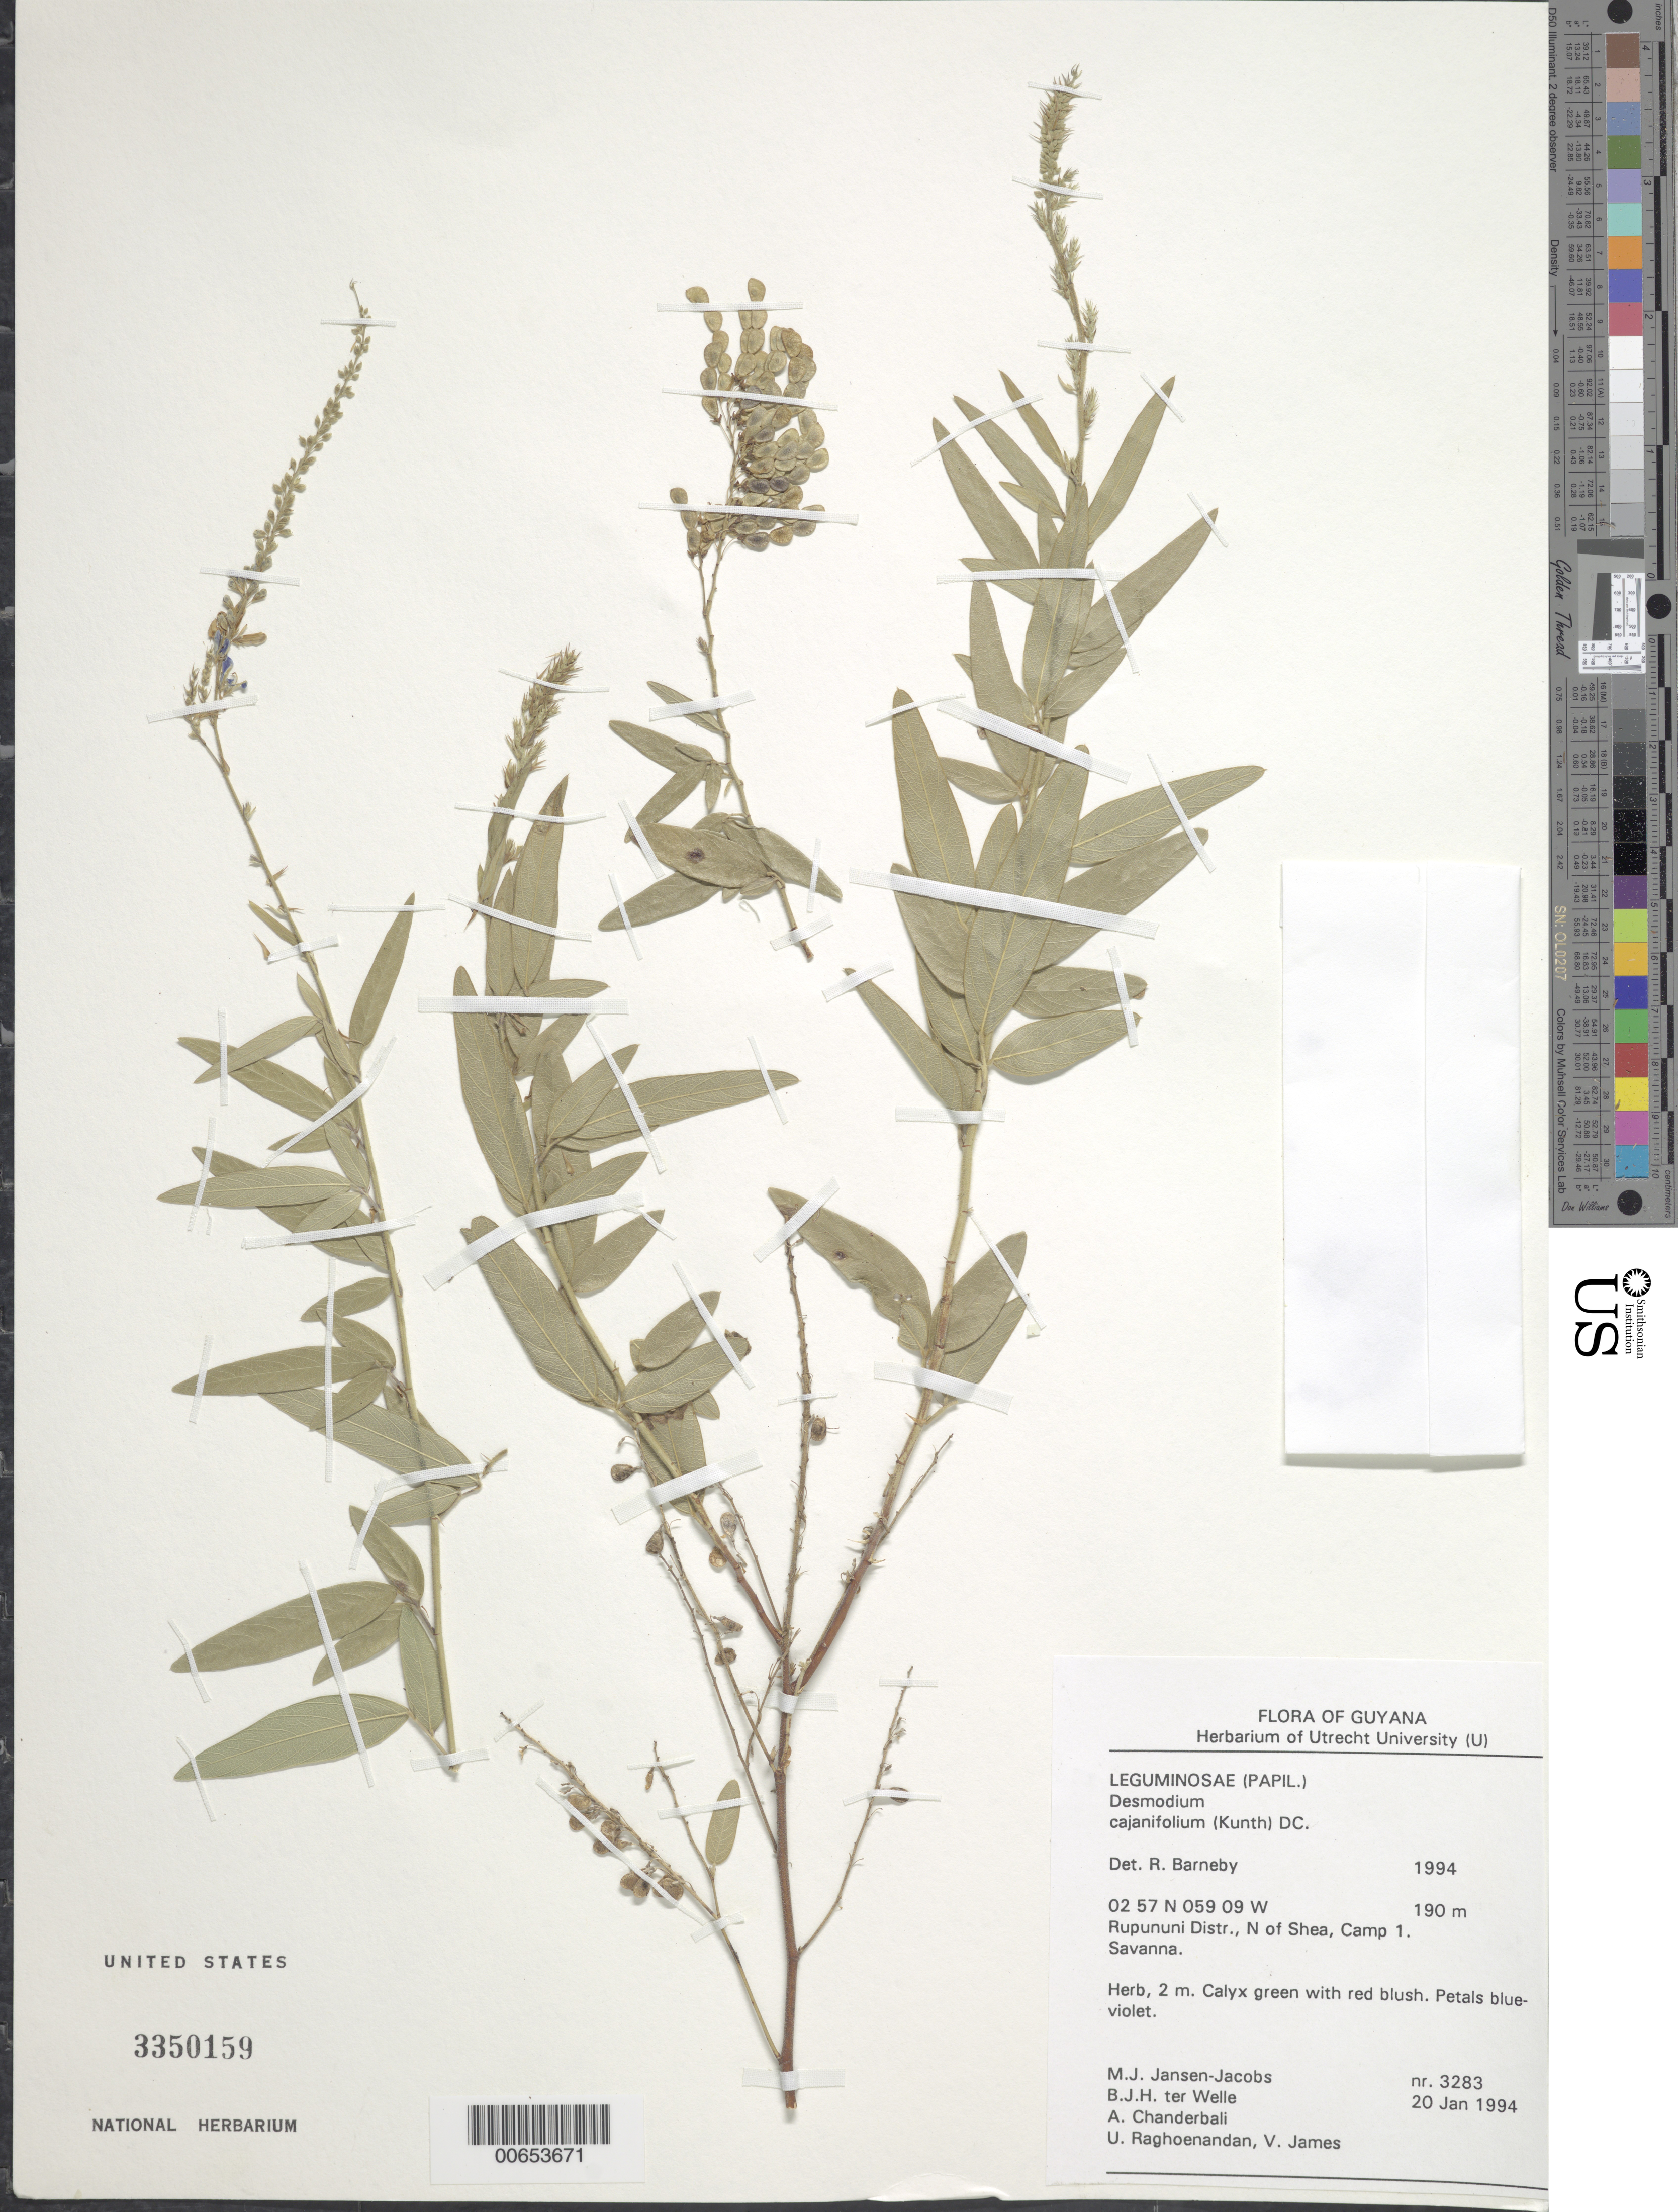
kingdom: Plantae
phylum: Tracheophyta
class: Magnoliopsida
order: Fabales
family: Fabaceae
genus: Desmodium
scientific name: Desmodium cajanifolium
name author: (Kunth) DC.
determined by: Barneby, Rupert C., (NY)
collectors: M. J. Jansen-Jacobs, B. Welle, A. S. Chanderbali, U. Raghoenandan & V. James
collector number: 3283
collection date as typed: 20-Jan-94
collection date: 1994-01-20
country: Guyana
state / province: U. Takutu-U. Essequibo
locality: Shea, N of, camp 1, Rupununi District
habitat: Savanna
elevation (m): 190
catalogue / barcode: US 3350159